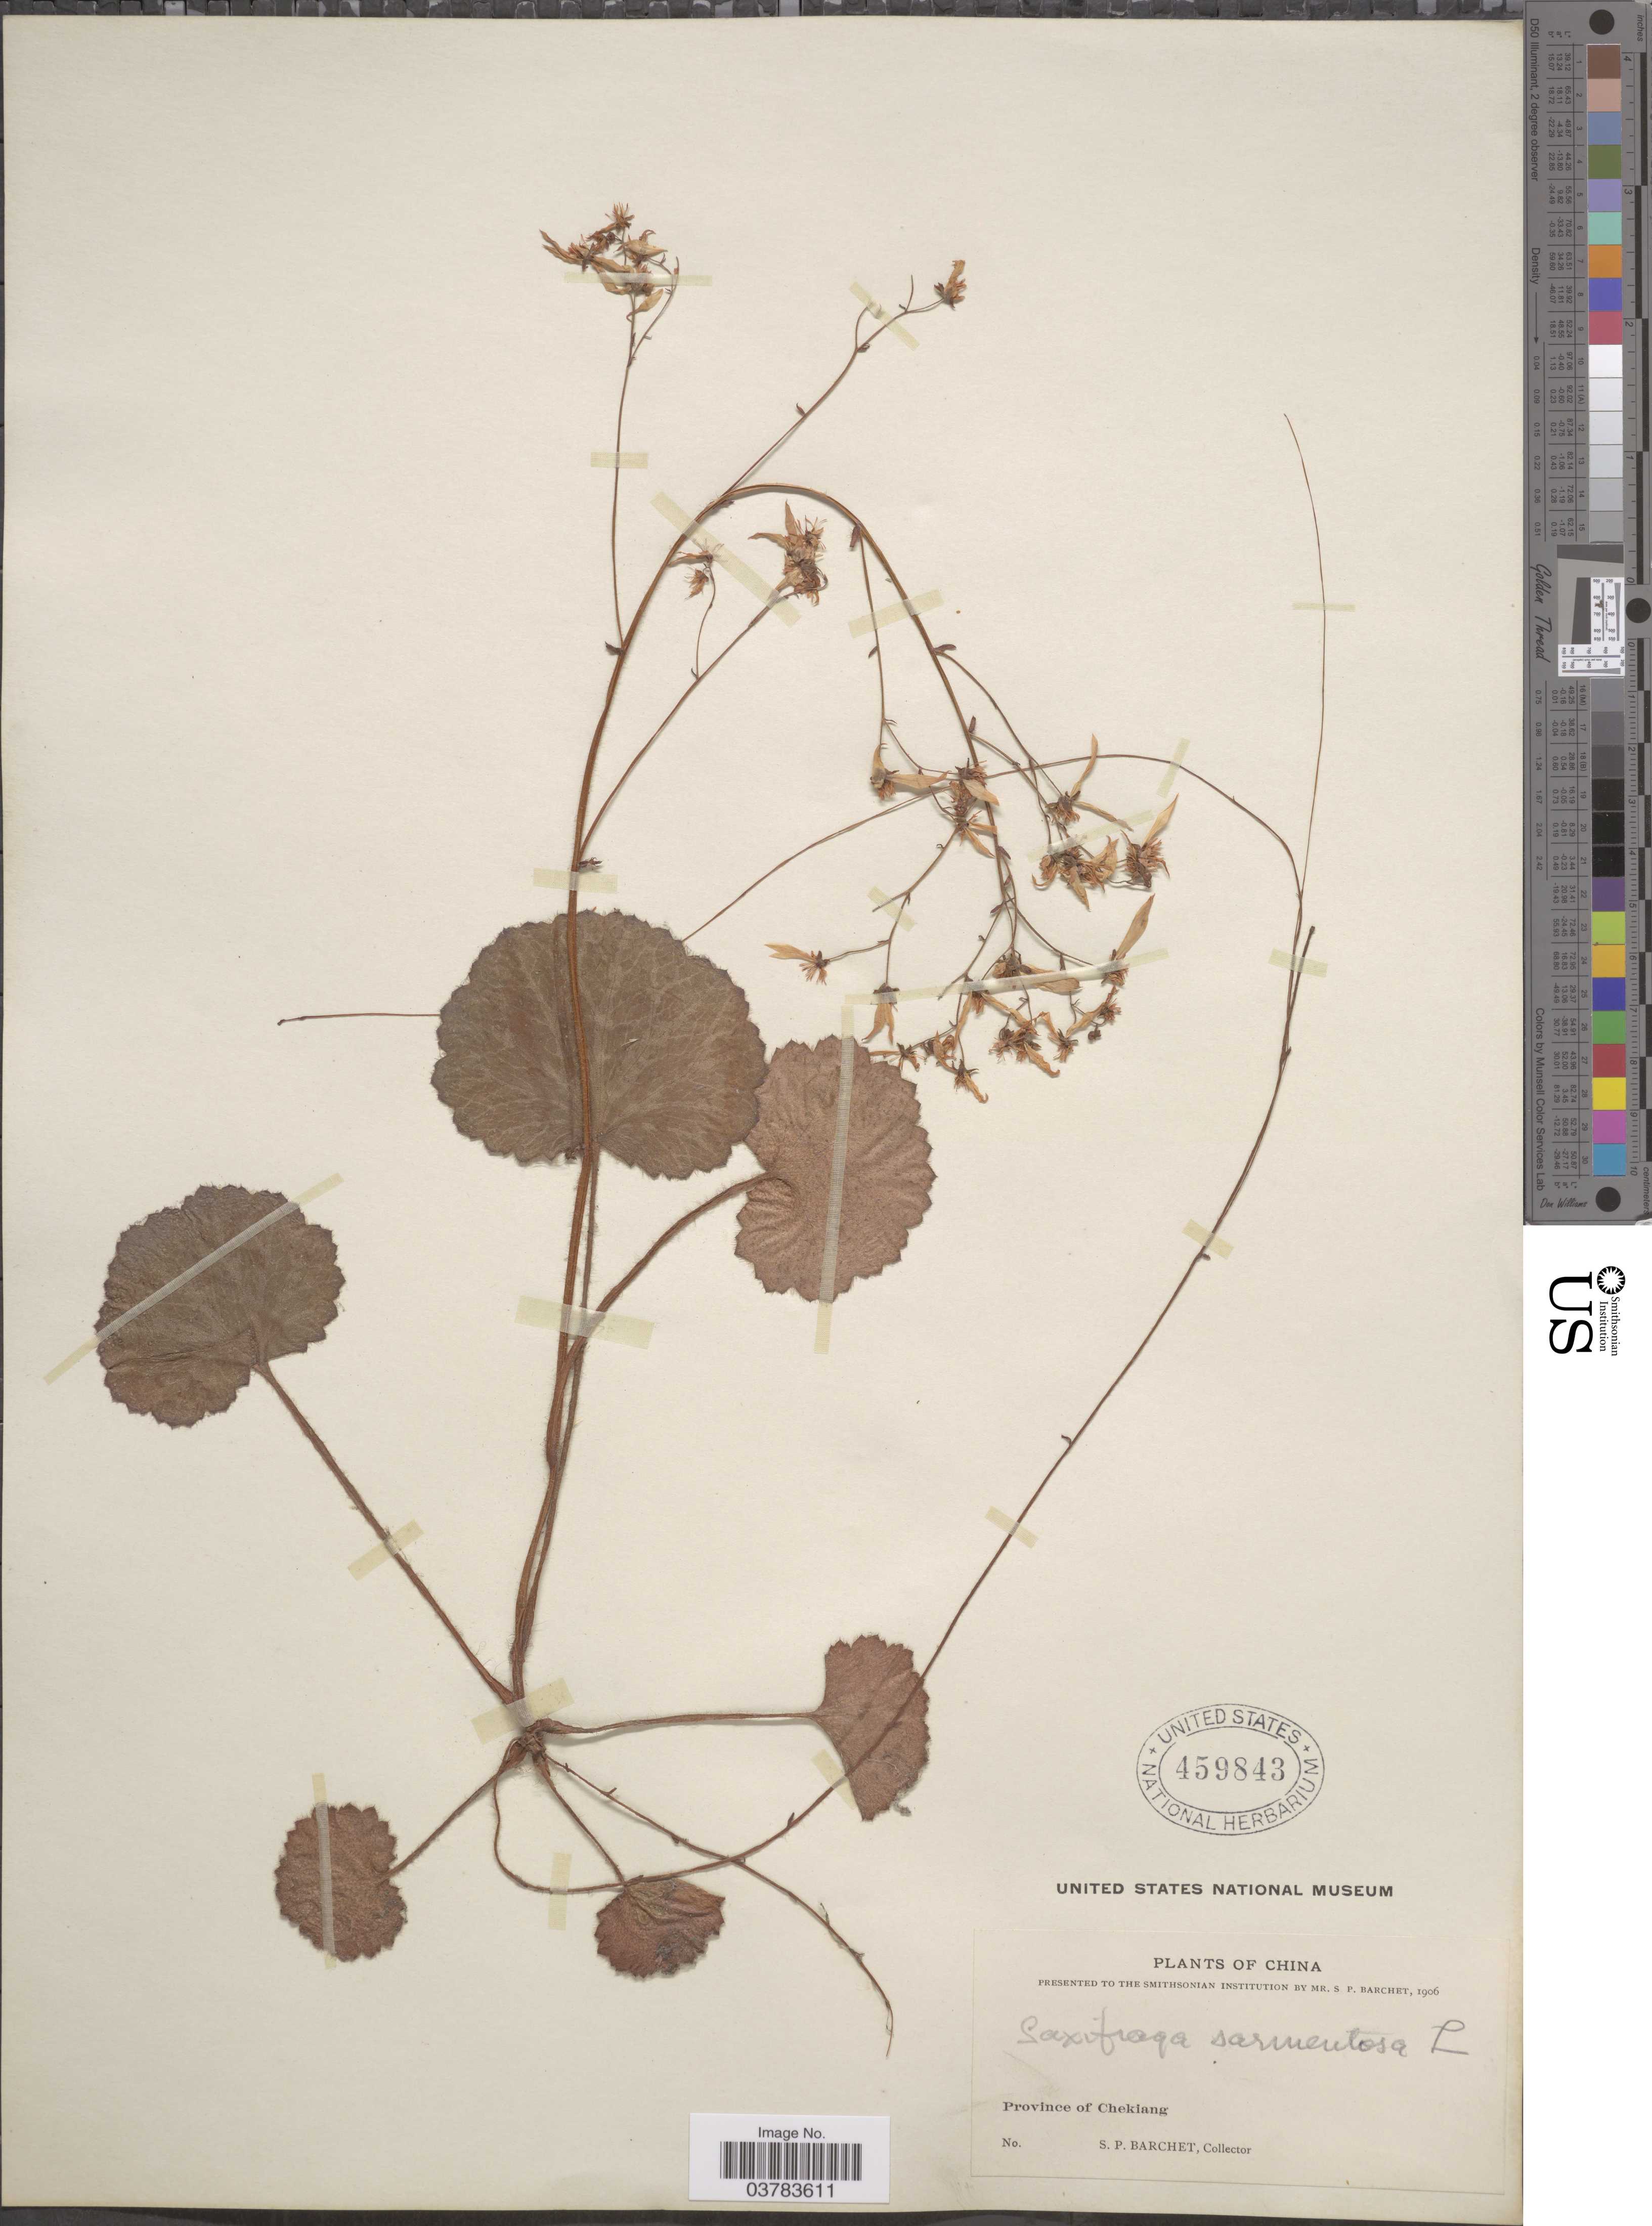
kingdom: Plantae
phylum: Tracheophyta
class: Magnoliopsida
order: Saxifragales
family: Saxifragaceae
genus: Saxifraga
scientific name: Saxifraga sarmentosa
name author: L. f.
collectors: S. P. Barchet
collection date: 1906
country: China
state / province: Zhejiang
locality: Province of Chekiang.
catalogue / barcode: US 459843